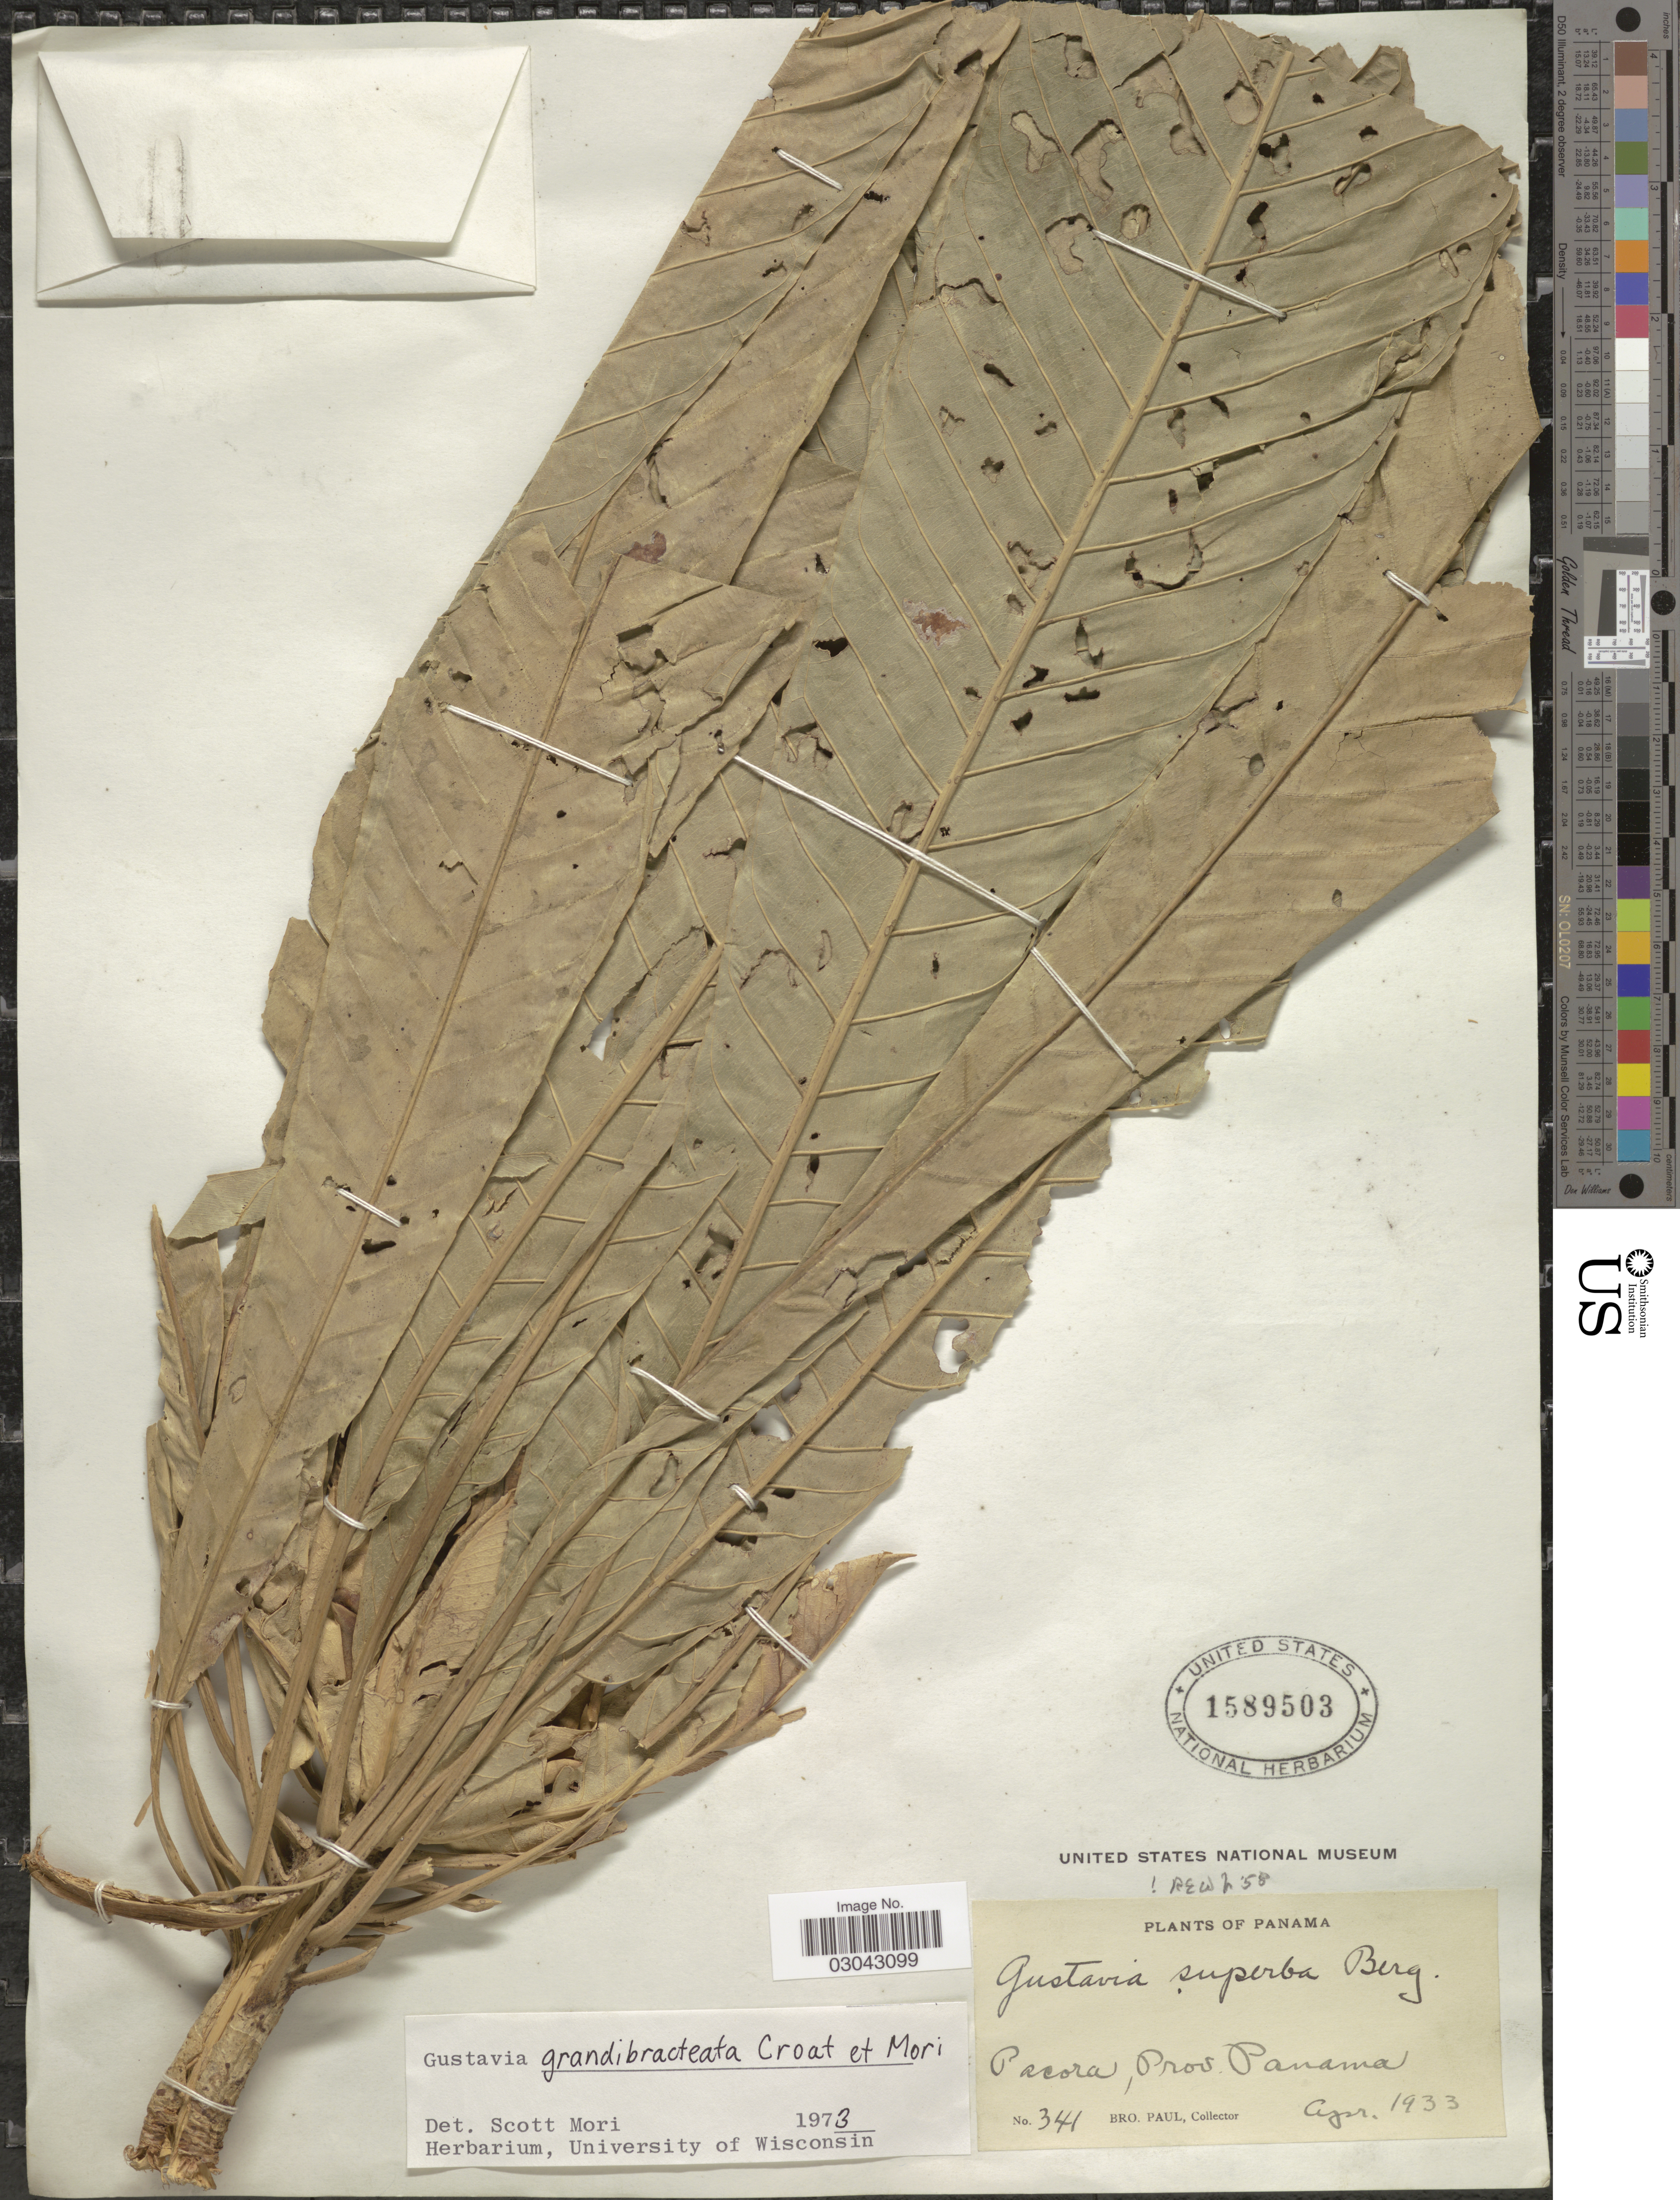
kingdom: Plantae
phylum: Tracheophyta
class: Magnoliopsida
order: Ericales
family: Lecythidaceae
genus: Gustavia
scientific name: Gustavia grandibracteata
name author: Croat & S.A. Mori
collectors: B. Paul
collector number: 341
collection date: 1933-04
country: Panama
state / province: Panamá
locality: Pacora.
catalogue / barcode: US 1589503